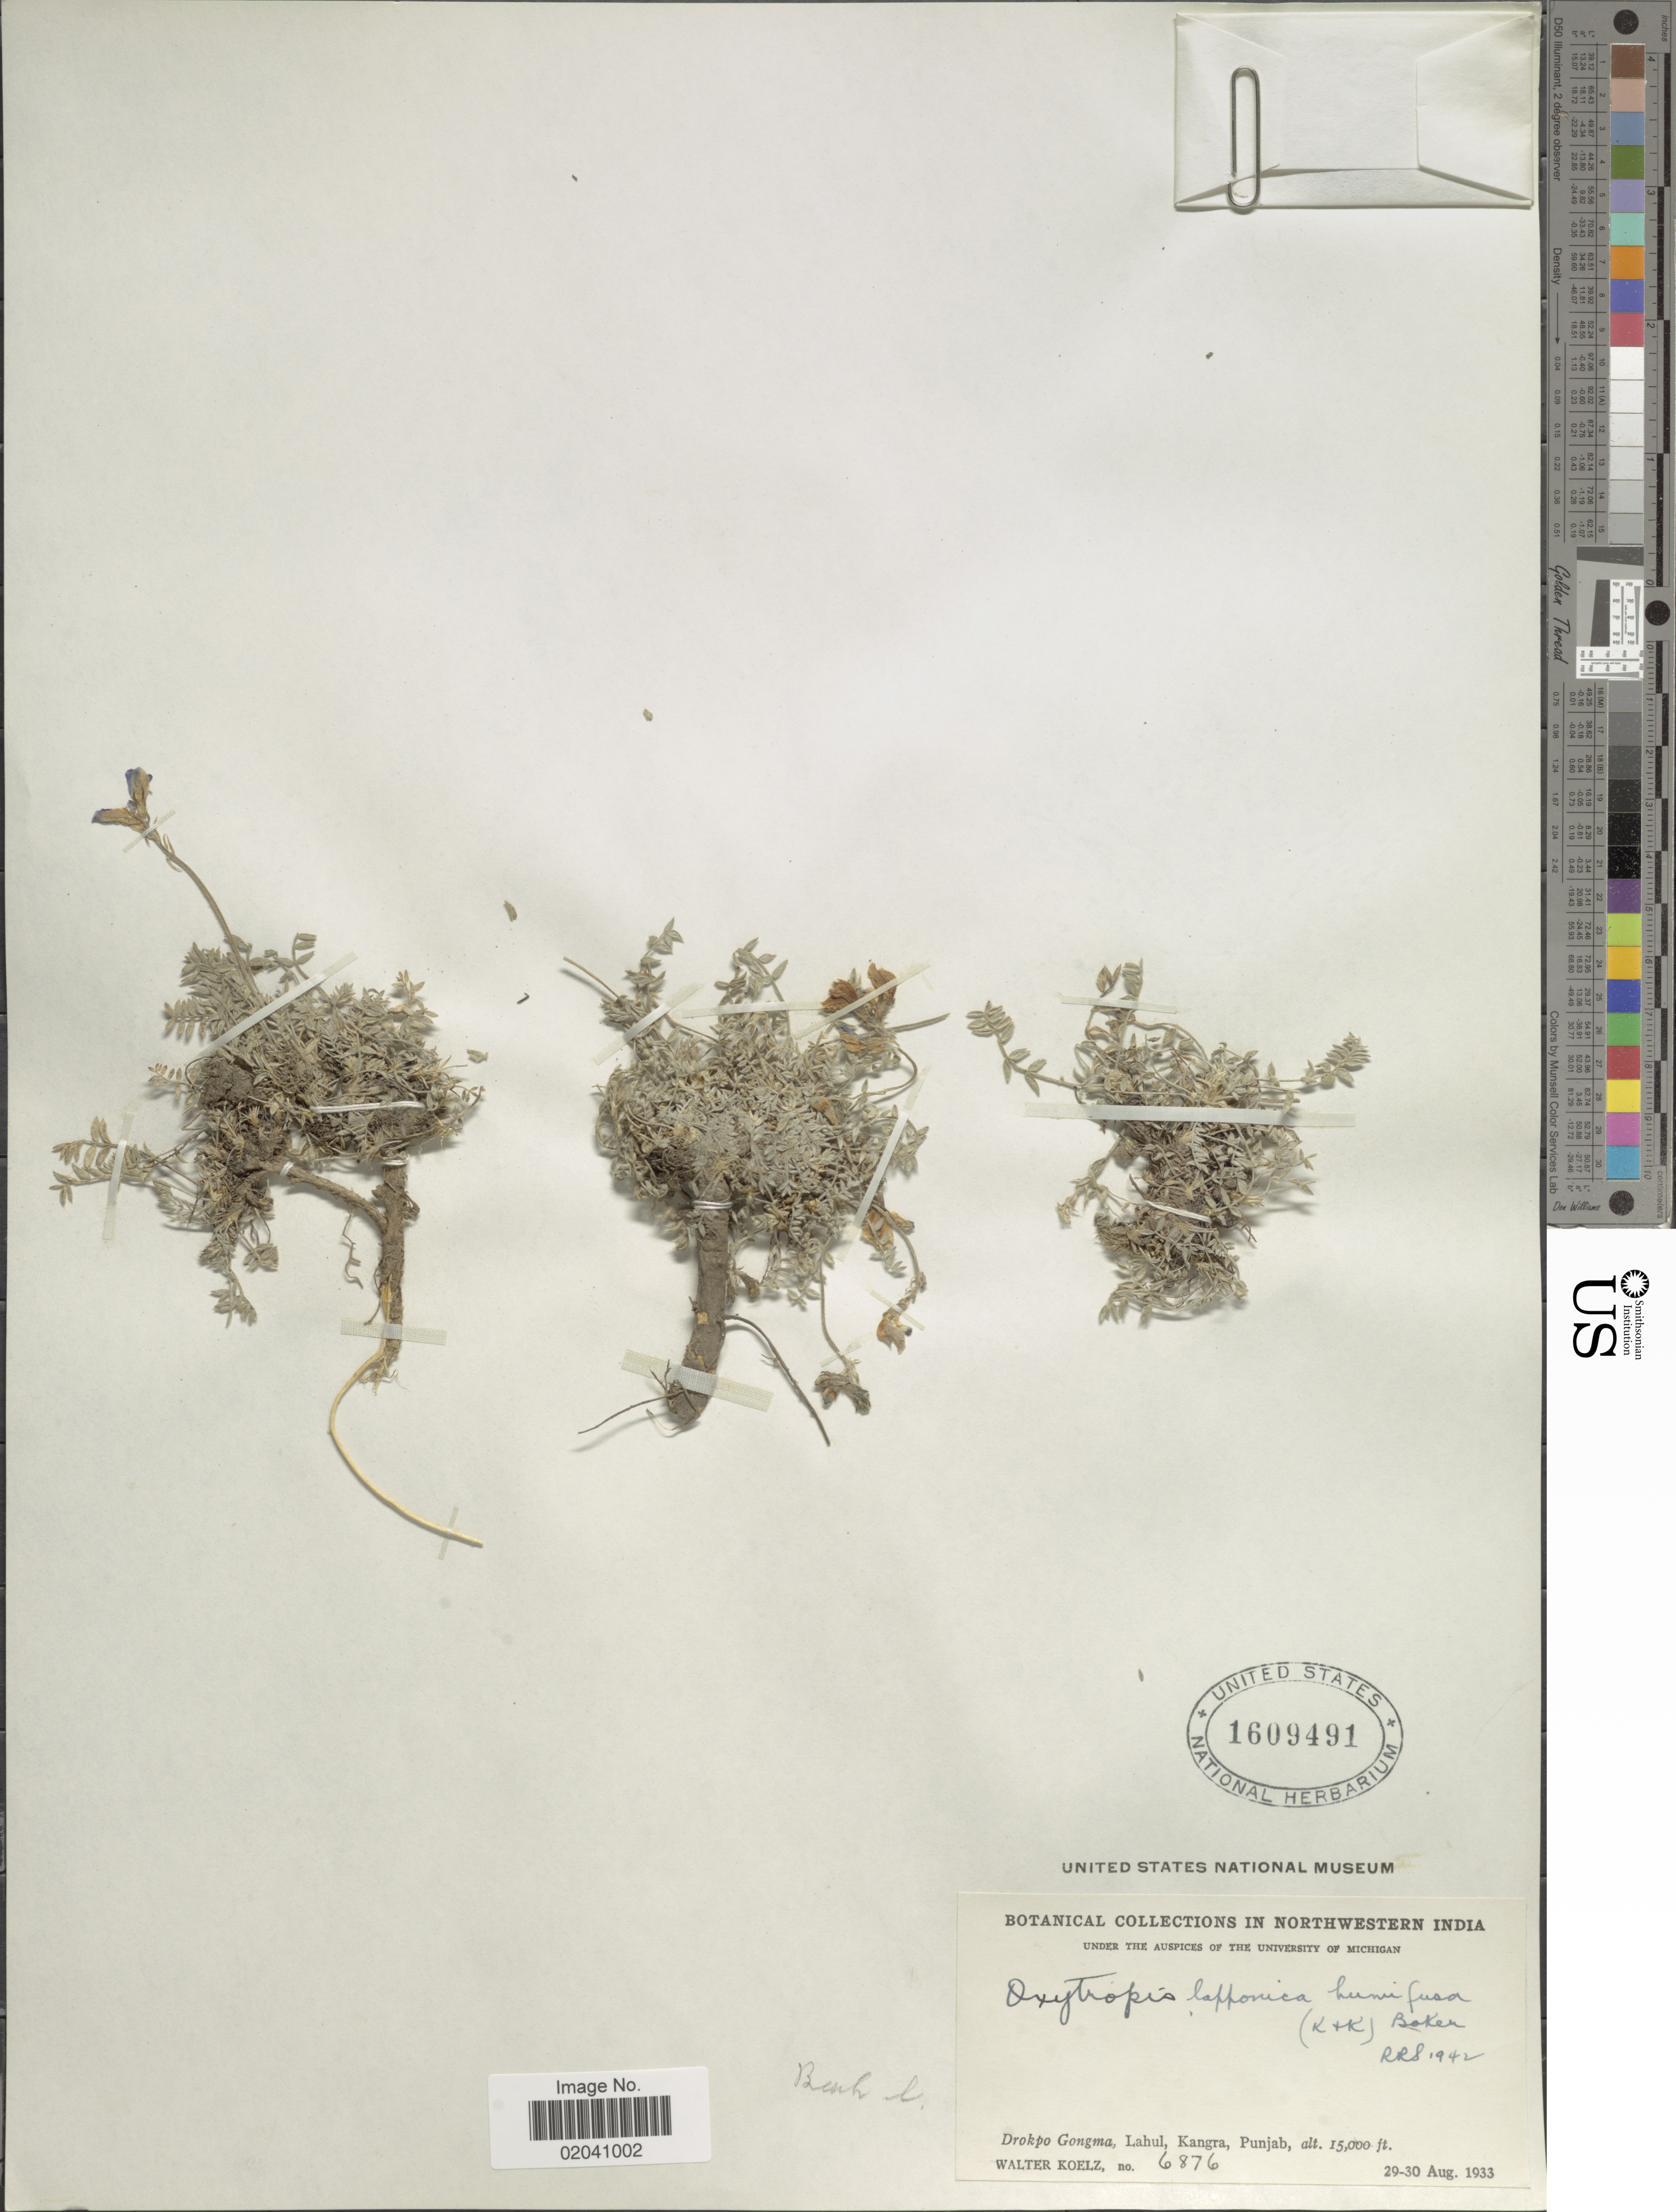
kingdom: Plantae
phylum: Tracheophyta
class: Magnoliopsida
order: Fabales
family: Fabaceae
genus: Oxytropis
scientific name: Oxytropis lapponica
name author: (Wahlenb.) Gay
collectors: W. N. Koelz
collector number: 6876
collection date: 1933-08-29/1933-08-30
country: India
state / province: Punjab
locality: Northwestern India, Drokpo Gongma, Lahul, Kangra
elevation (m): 4572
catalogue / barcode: US 1609491